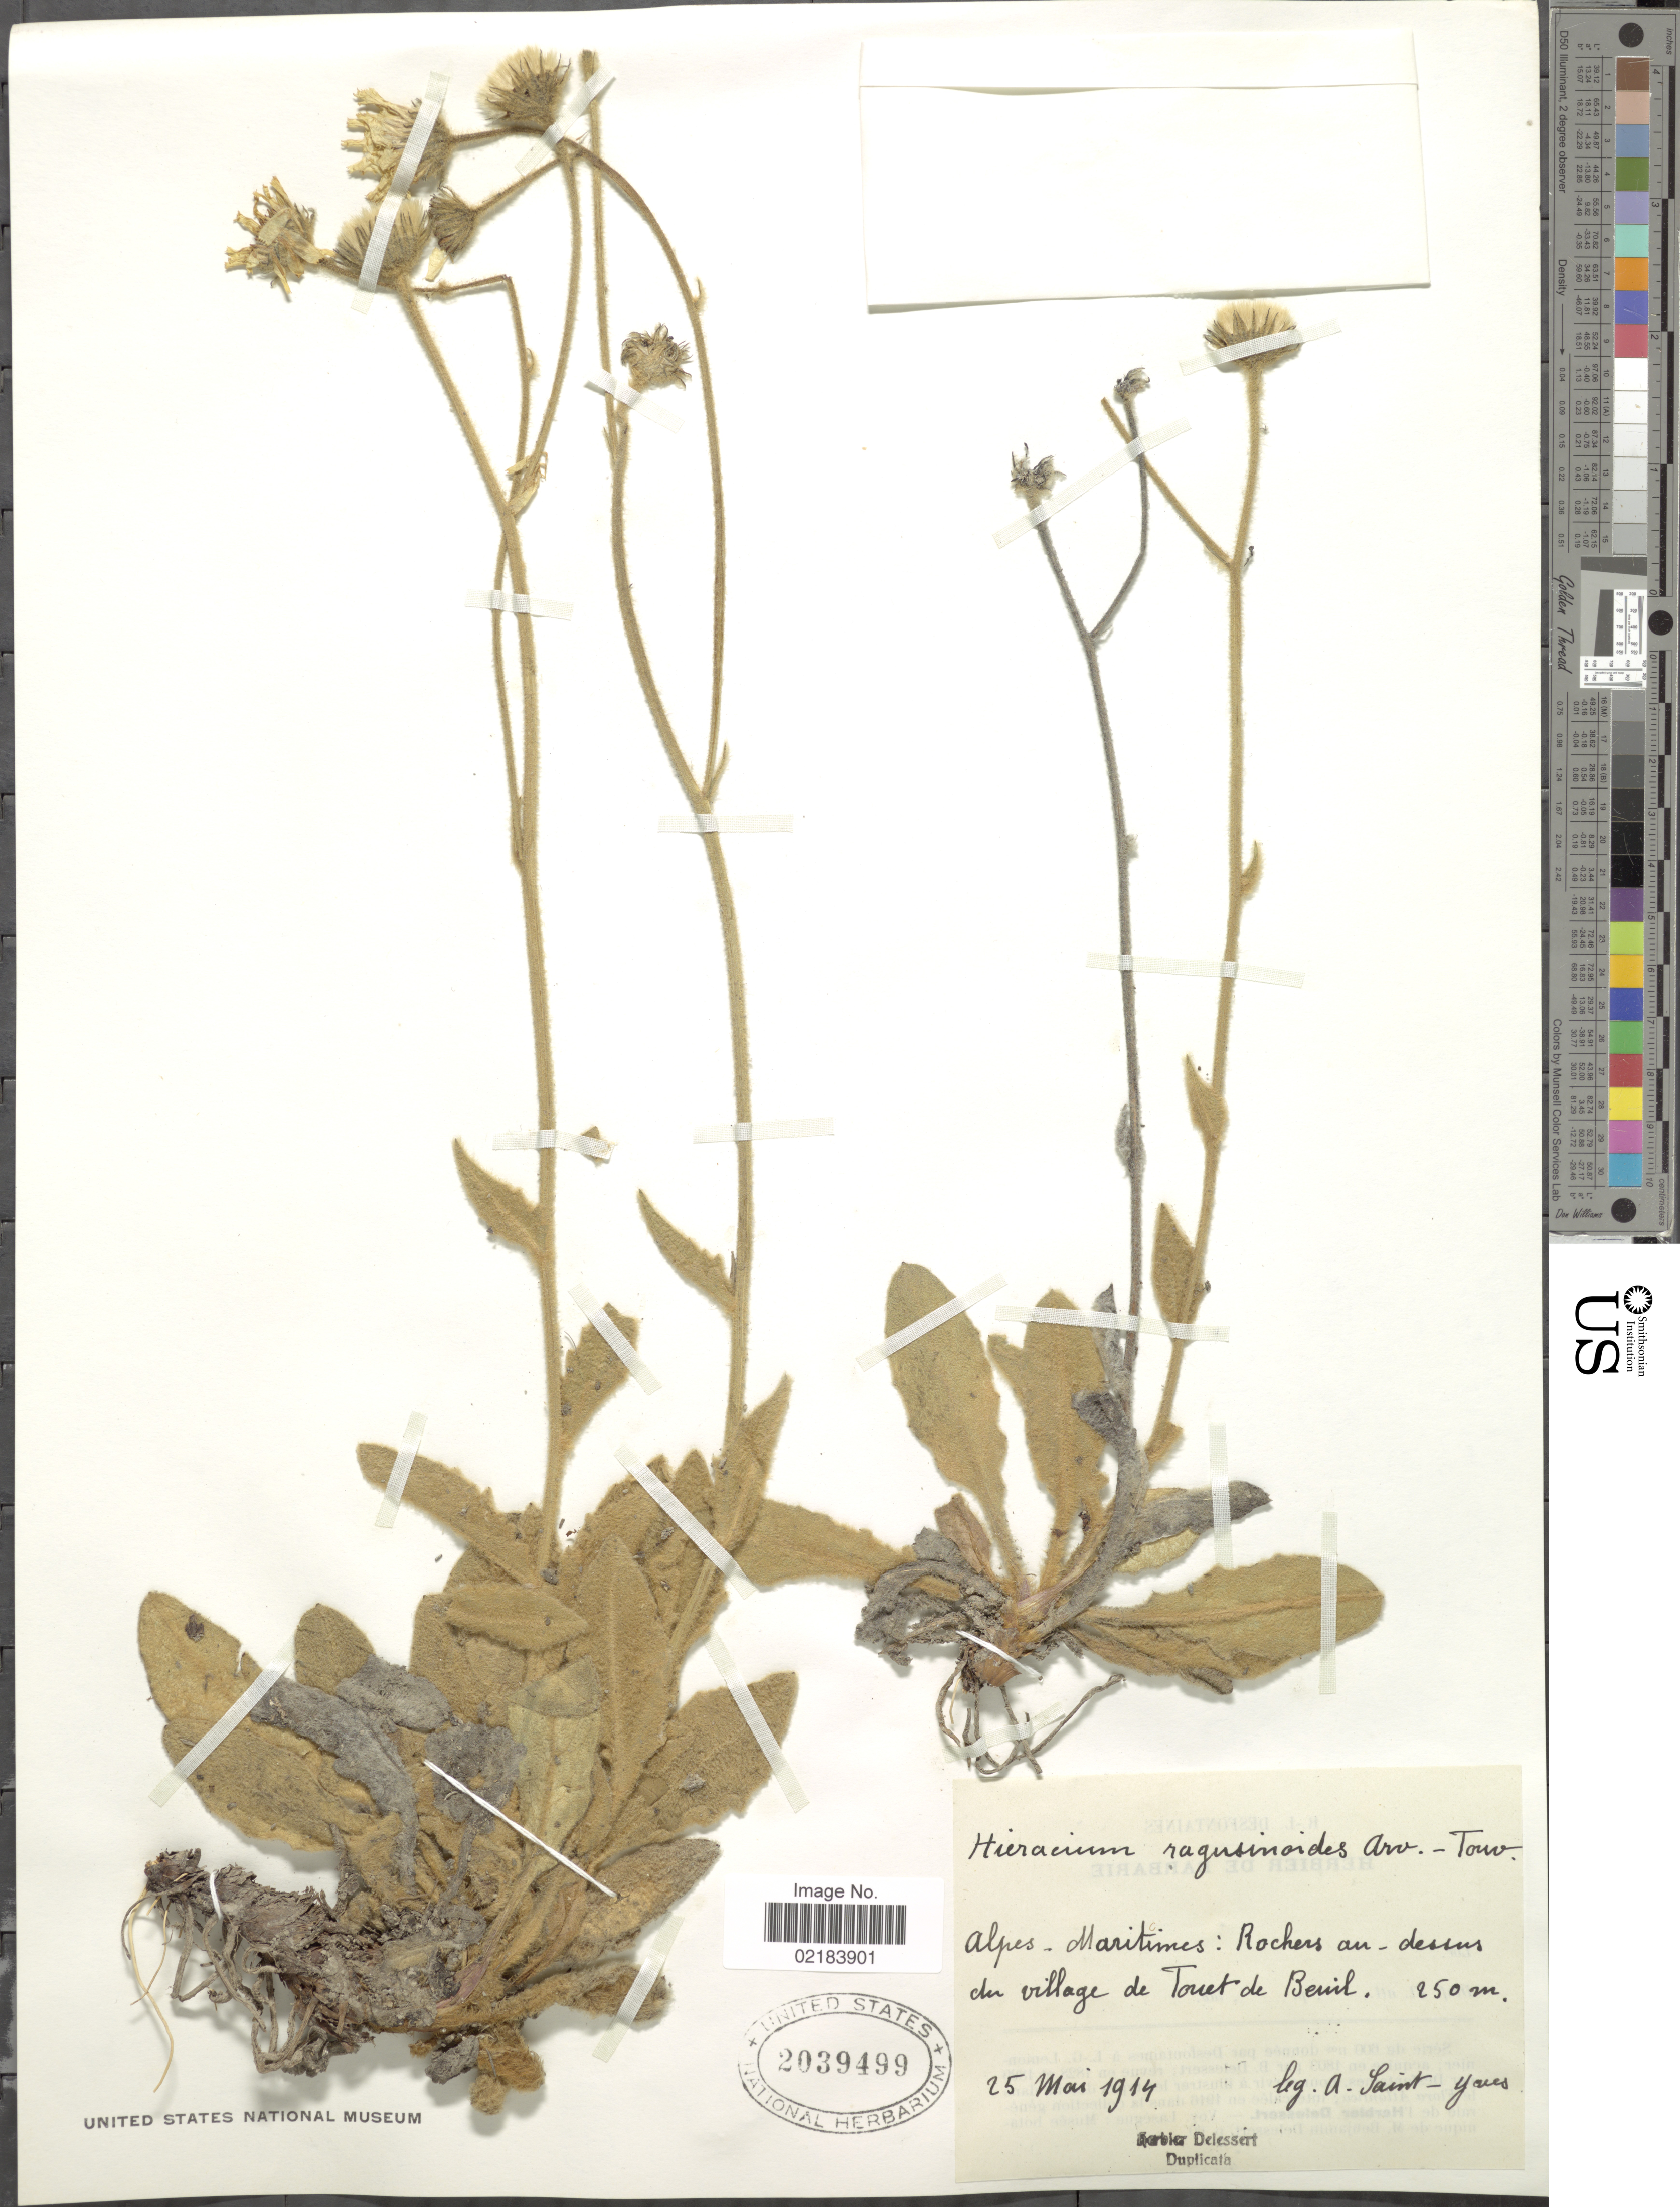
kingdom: Plantae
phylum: Tracheophyta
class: Magnoliopsida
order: Asterales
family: Asteraceae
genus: Hieracium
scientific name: Hieracium tomentosum subsp. ragusinoides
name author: (Arvet-Touvet & St.-Yves) Greuter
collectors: A. Saint-Yves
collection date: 1914-05-25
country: France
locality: Alpes-Maritimes: Rochers au-dessus du village de Touet de Beuil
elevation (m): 250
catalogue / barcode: US 2039499